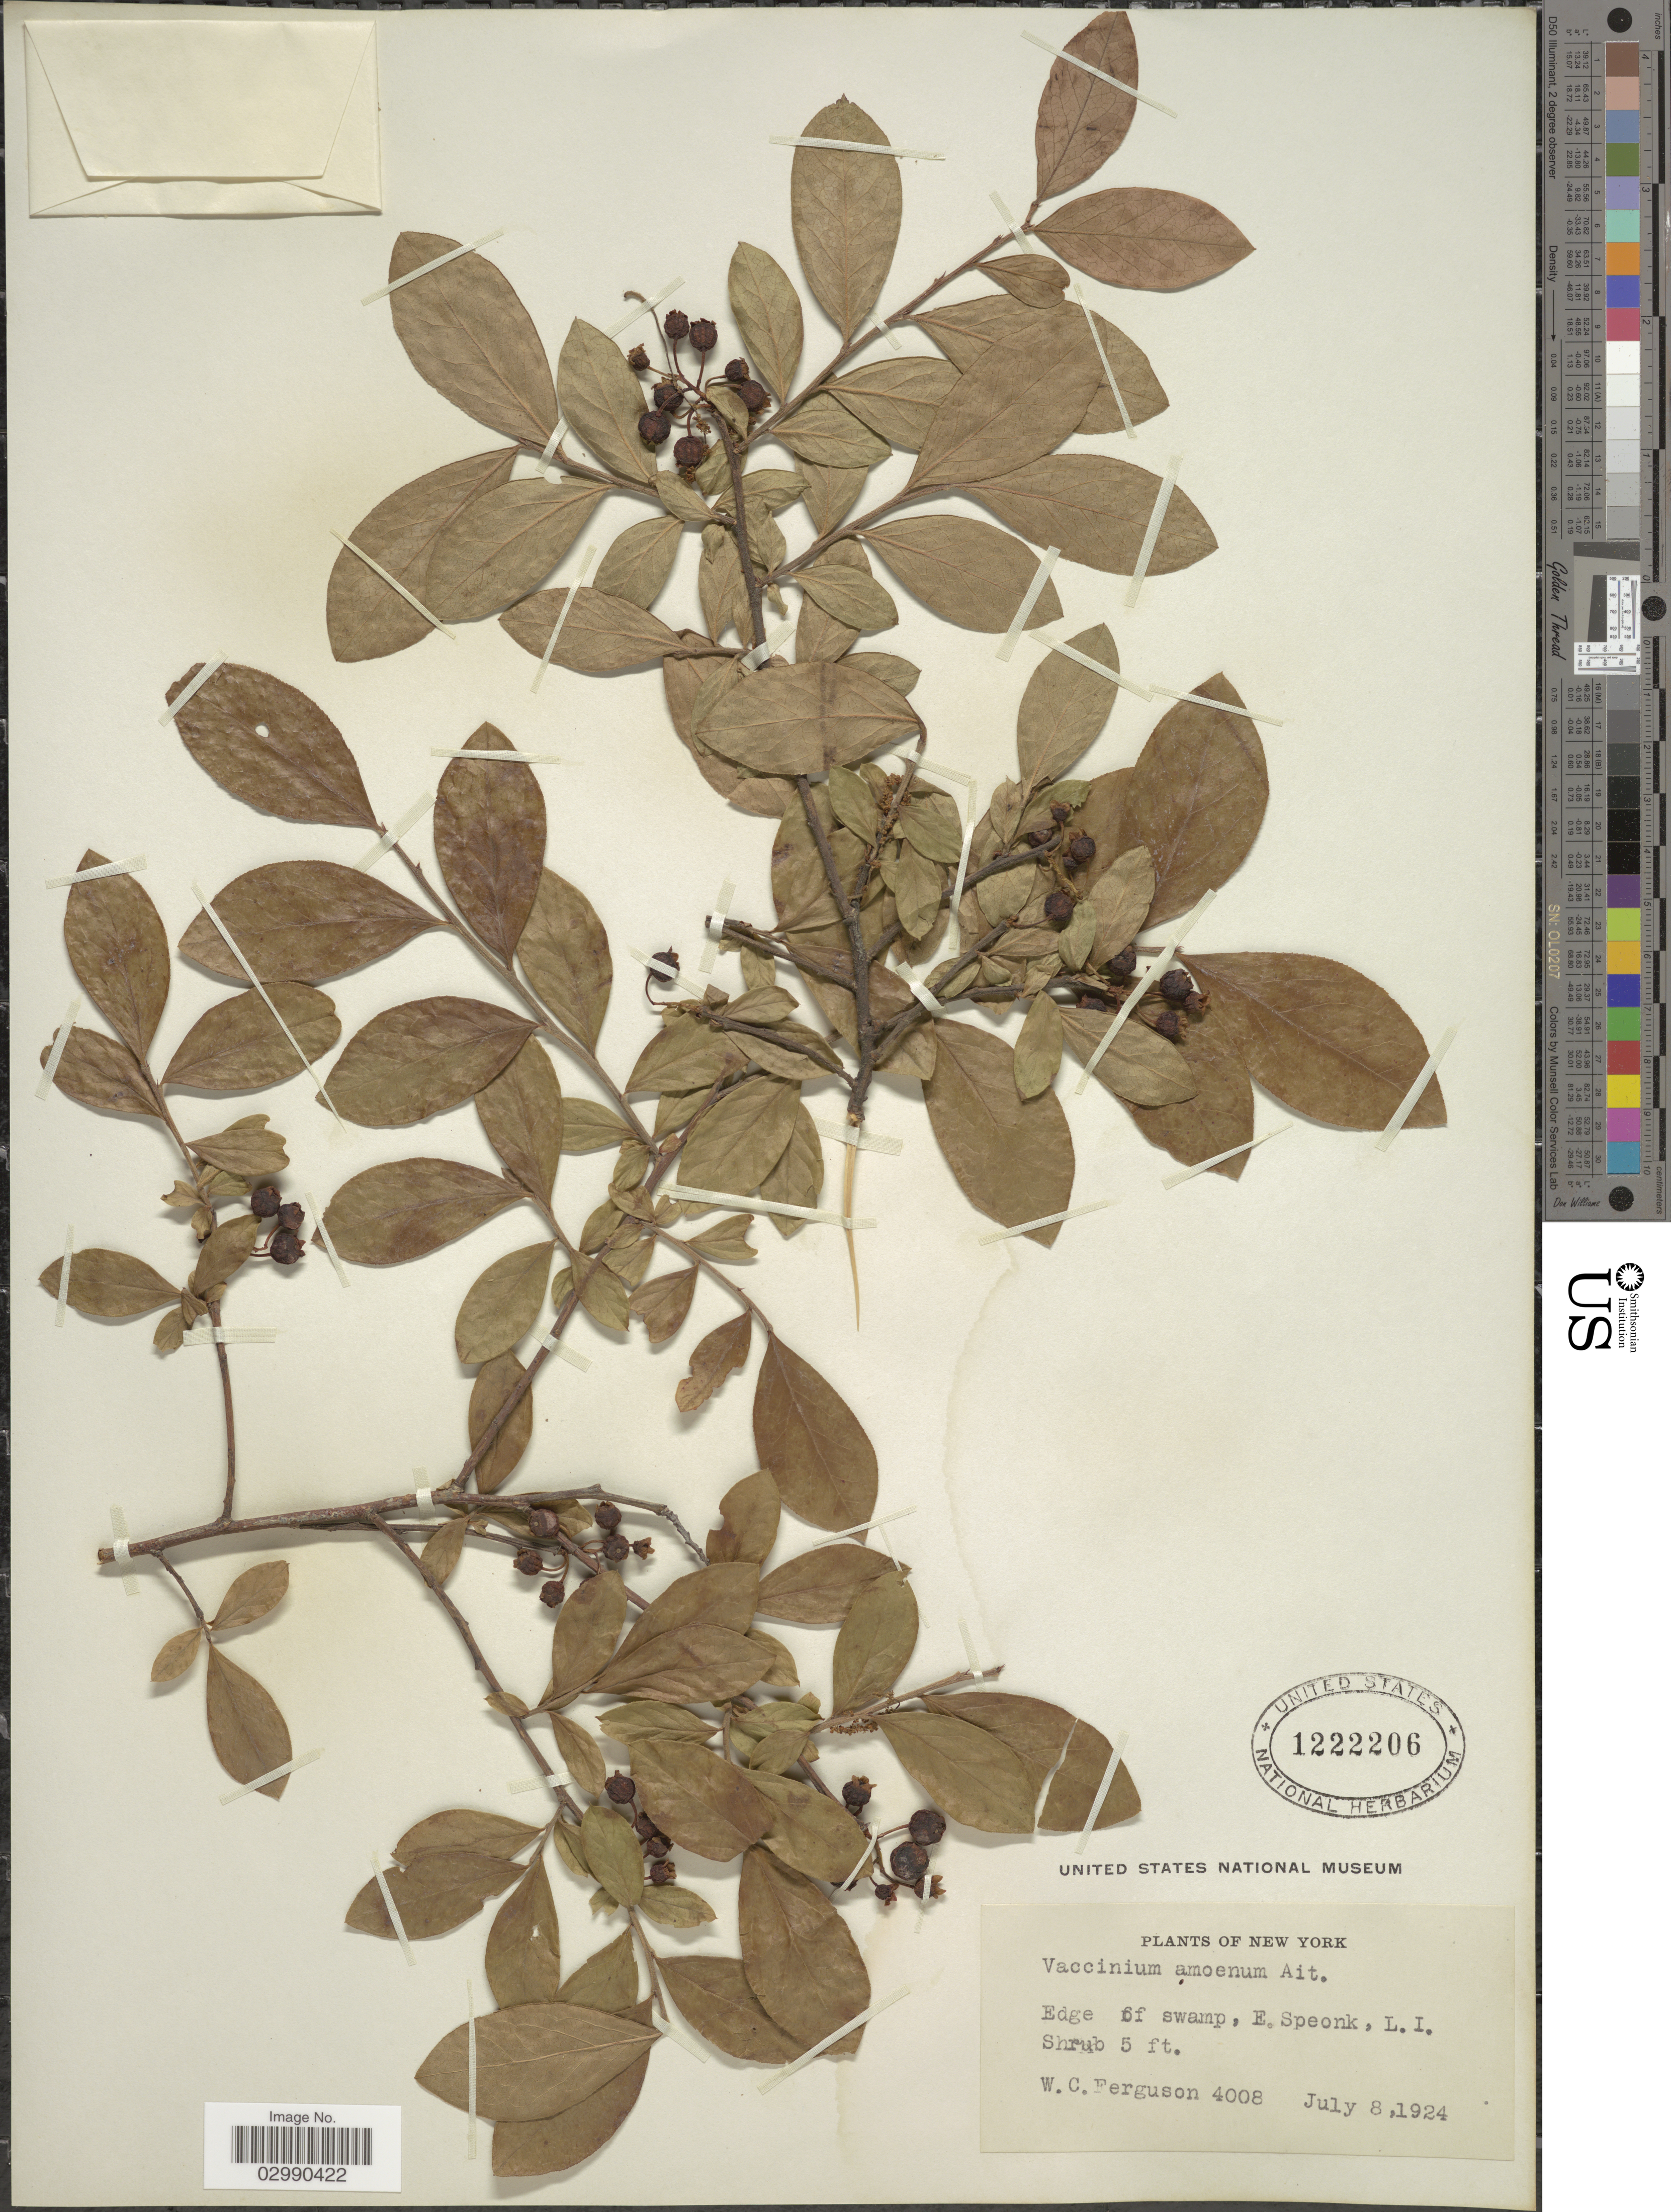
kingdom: Plantae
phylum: Tracheophyta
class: Magnoliopsida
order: Ericales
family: Ericaceae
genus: Vaccinium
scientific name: Vaccinium vicinum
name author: E.P. Bicknell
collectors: W. Ferguson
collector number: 4008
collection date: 1924-07-08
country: United States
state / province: New York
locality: E. Speonk, L.I.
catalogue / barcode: US 1222206